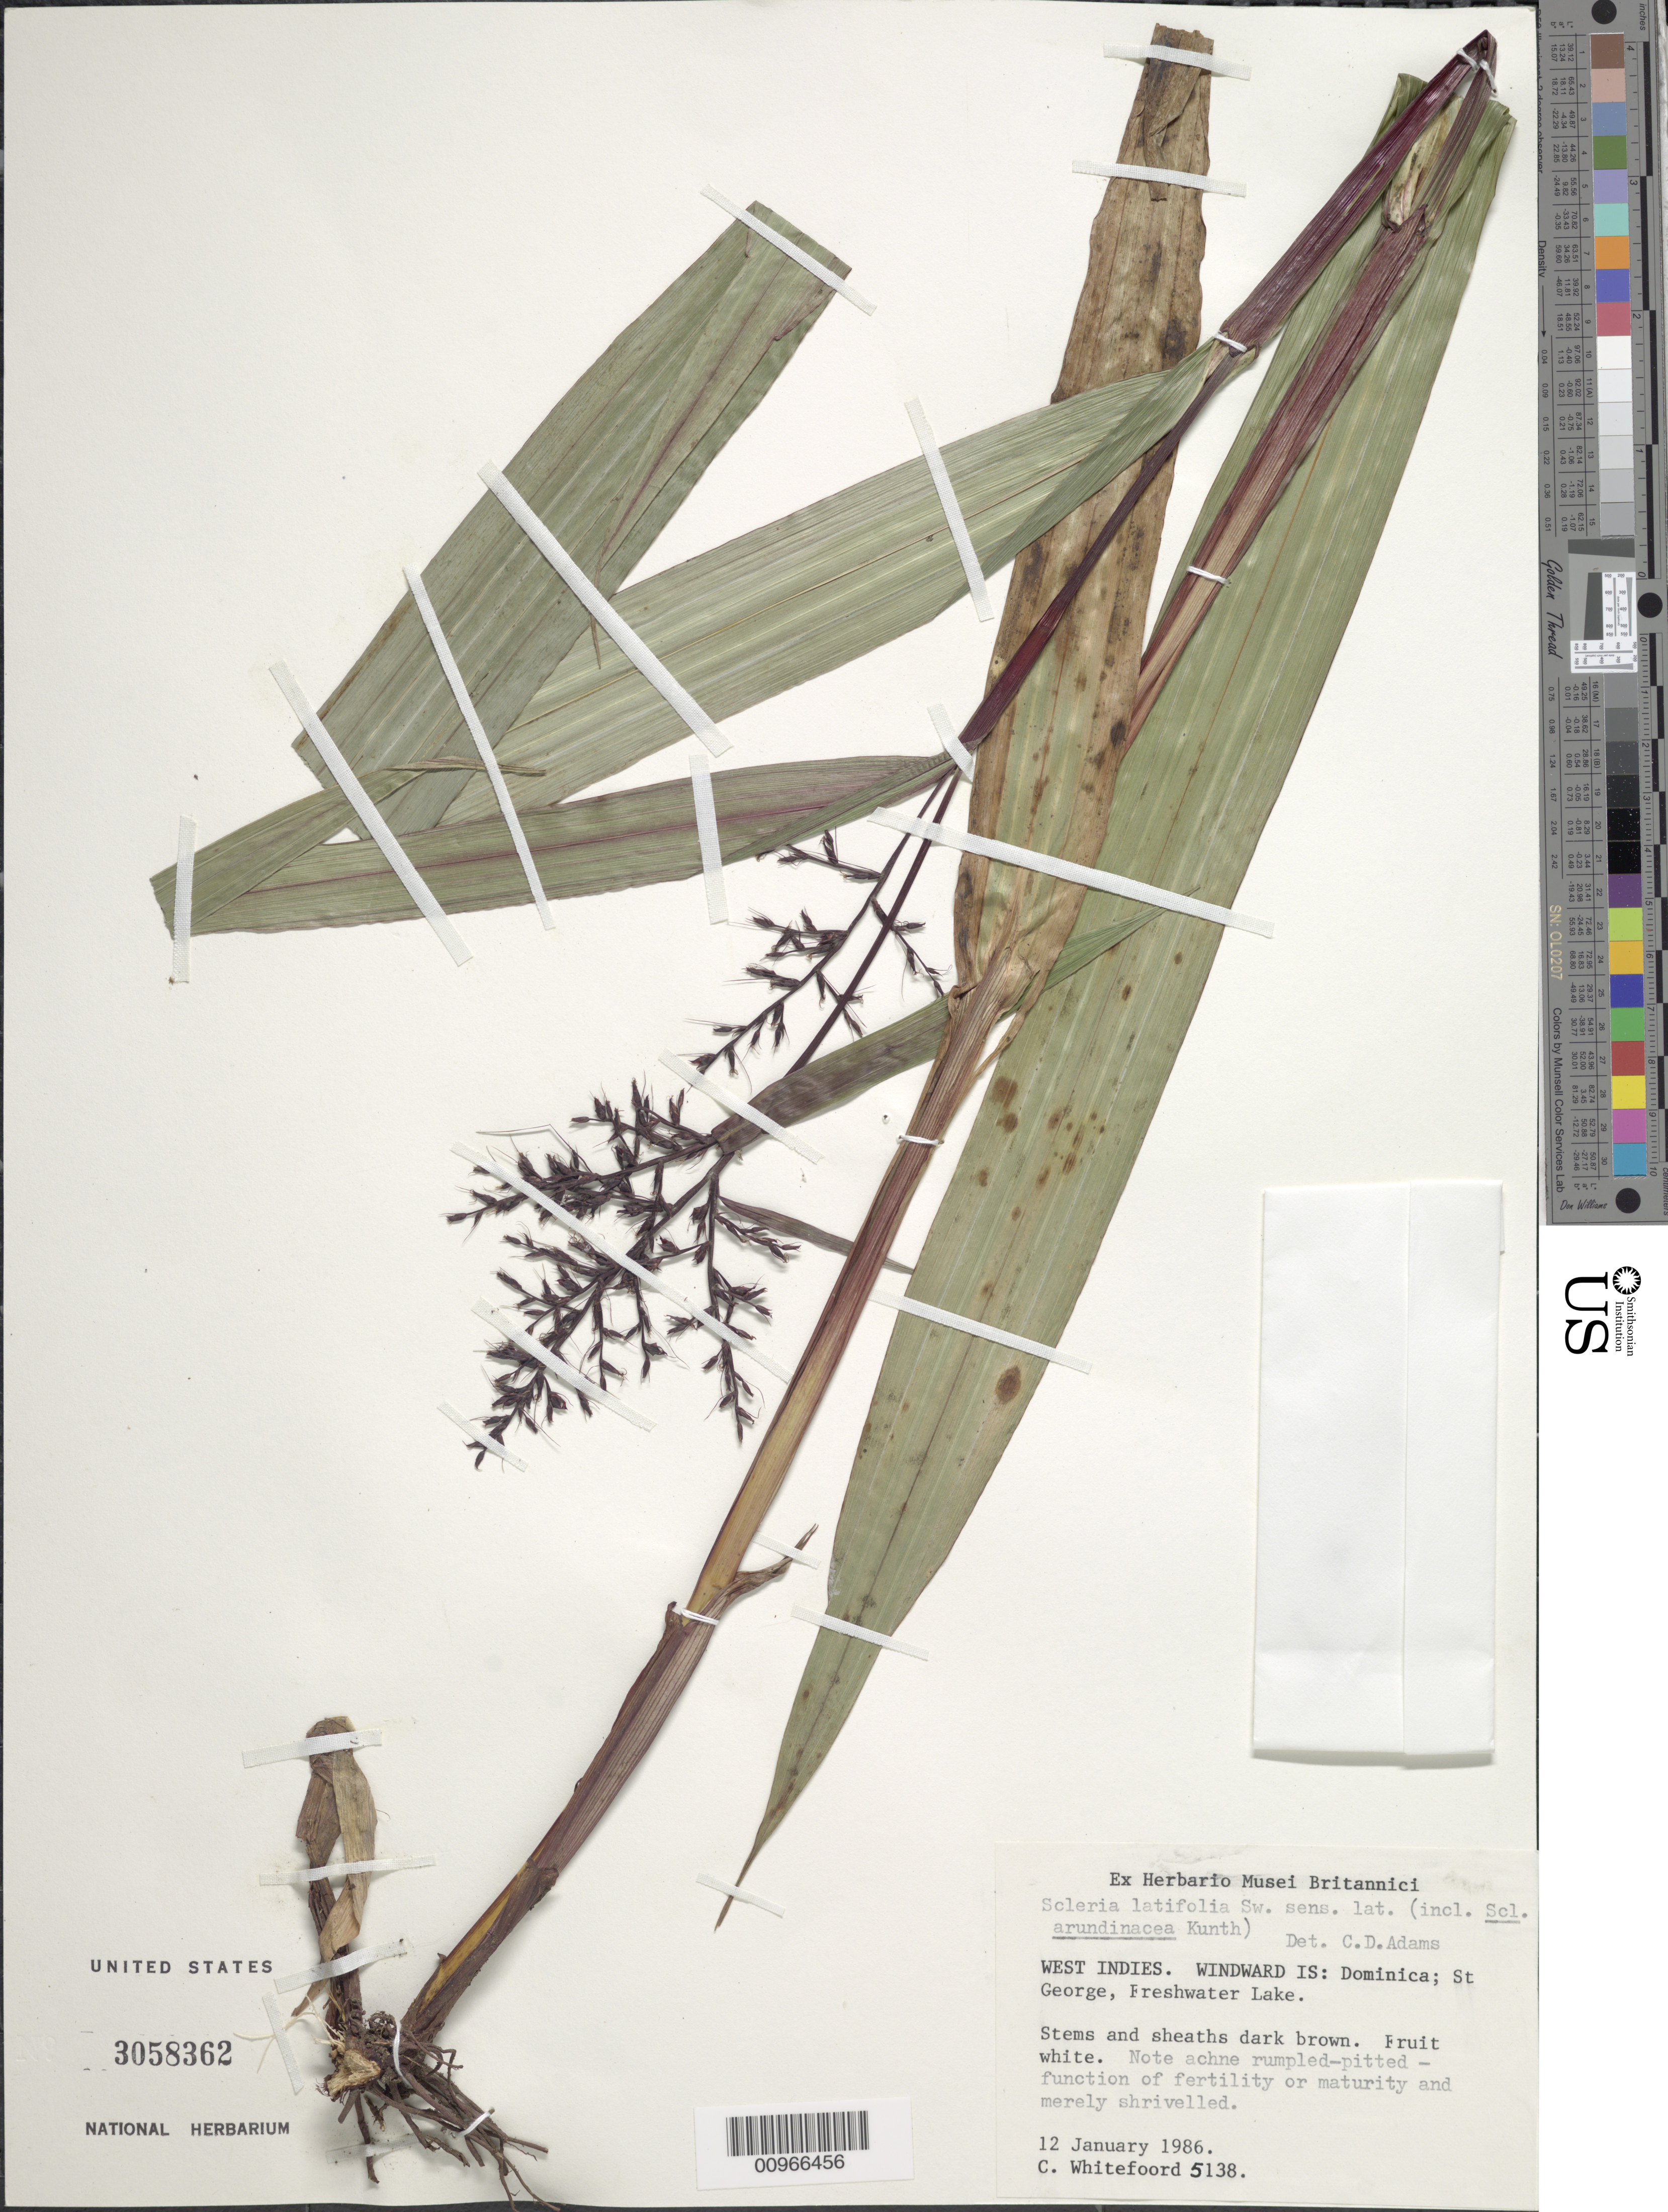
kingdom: Plantae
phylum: Tracheophyta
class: Liliopsida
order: Poales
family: Cyperaceae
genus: Scleria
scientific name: Scleria latifolia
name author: Sw.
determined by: Adams, C. D.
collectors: C. Whitefoord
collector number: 5138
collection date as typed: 12 Jan 1986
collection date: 1986-01-12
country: Dominica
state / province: St. George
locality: Freshwater Lake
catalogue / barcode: US 3058362